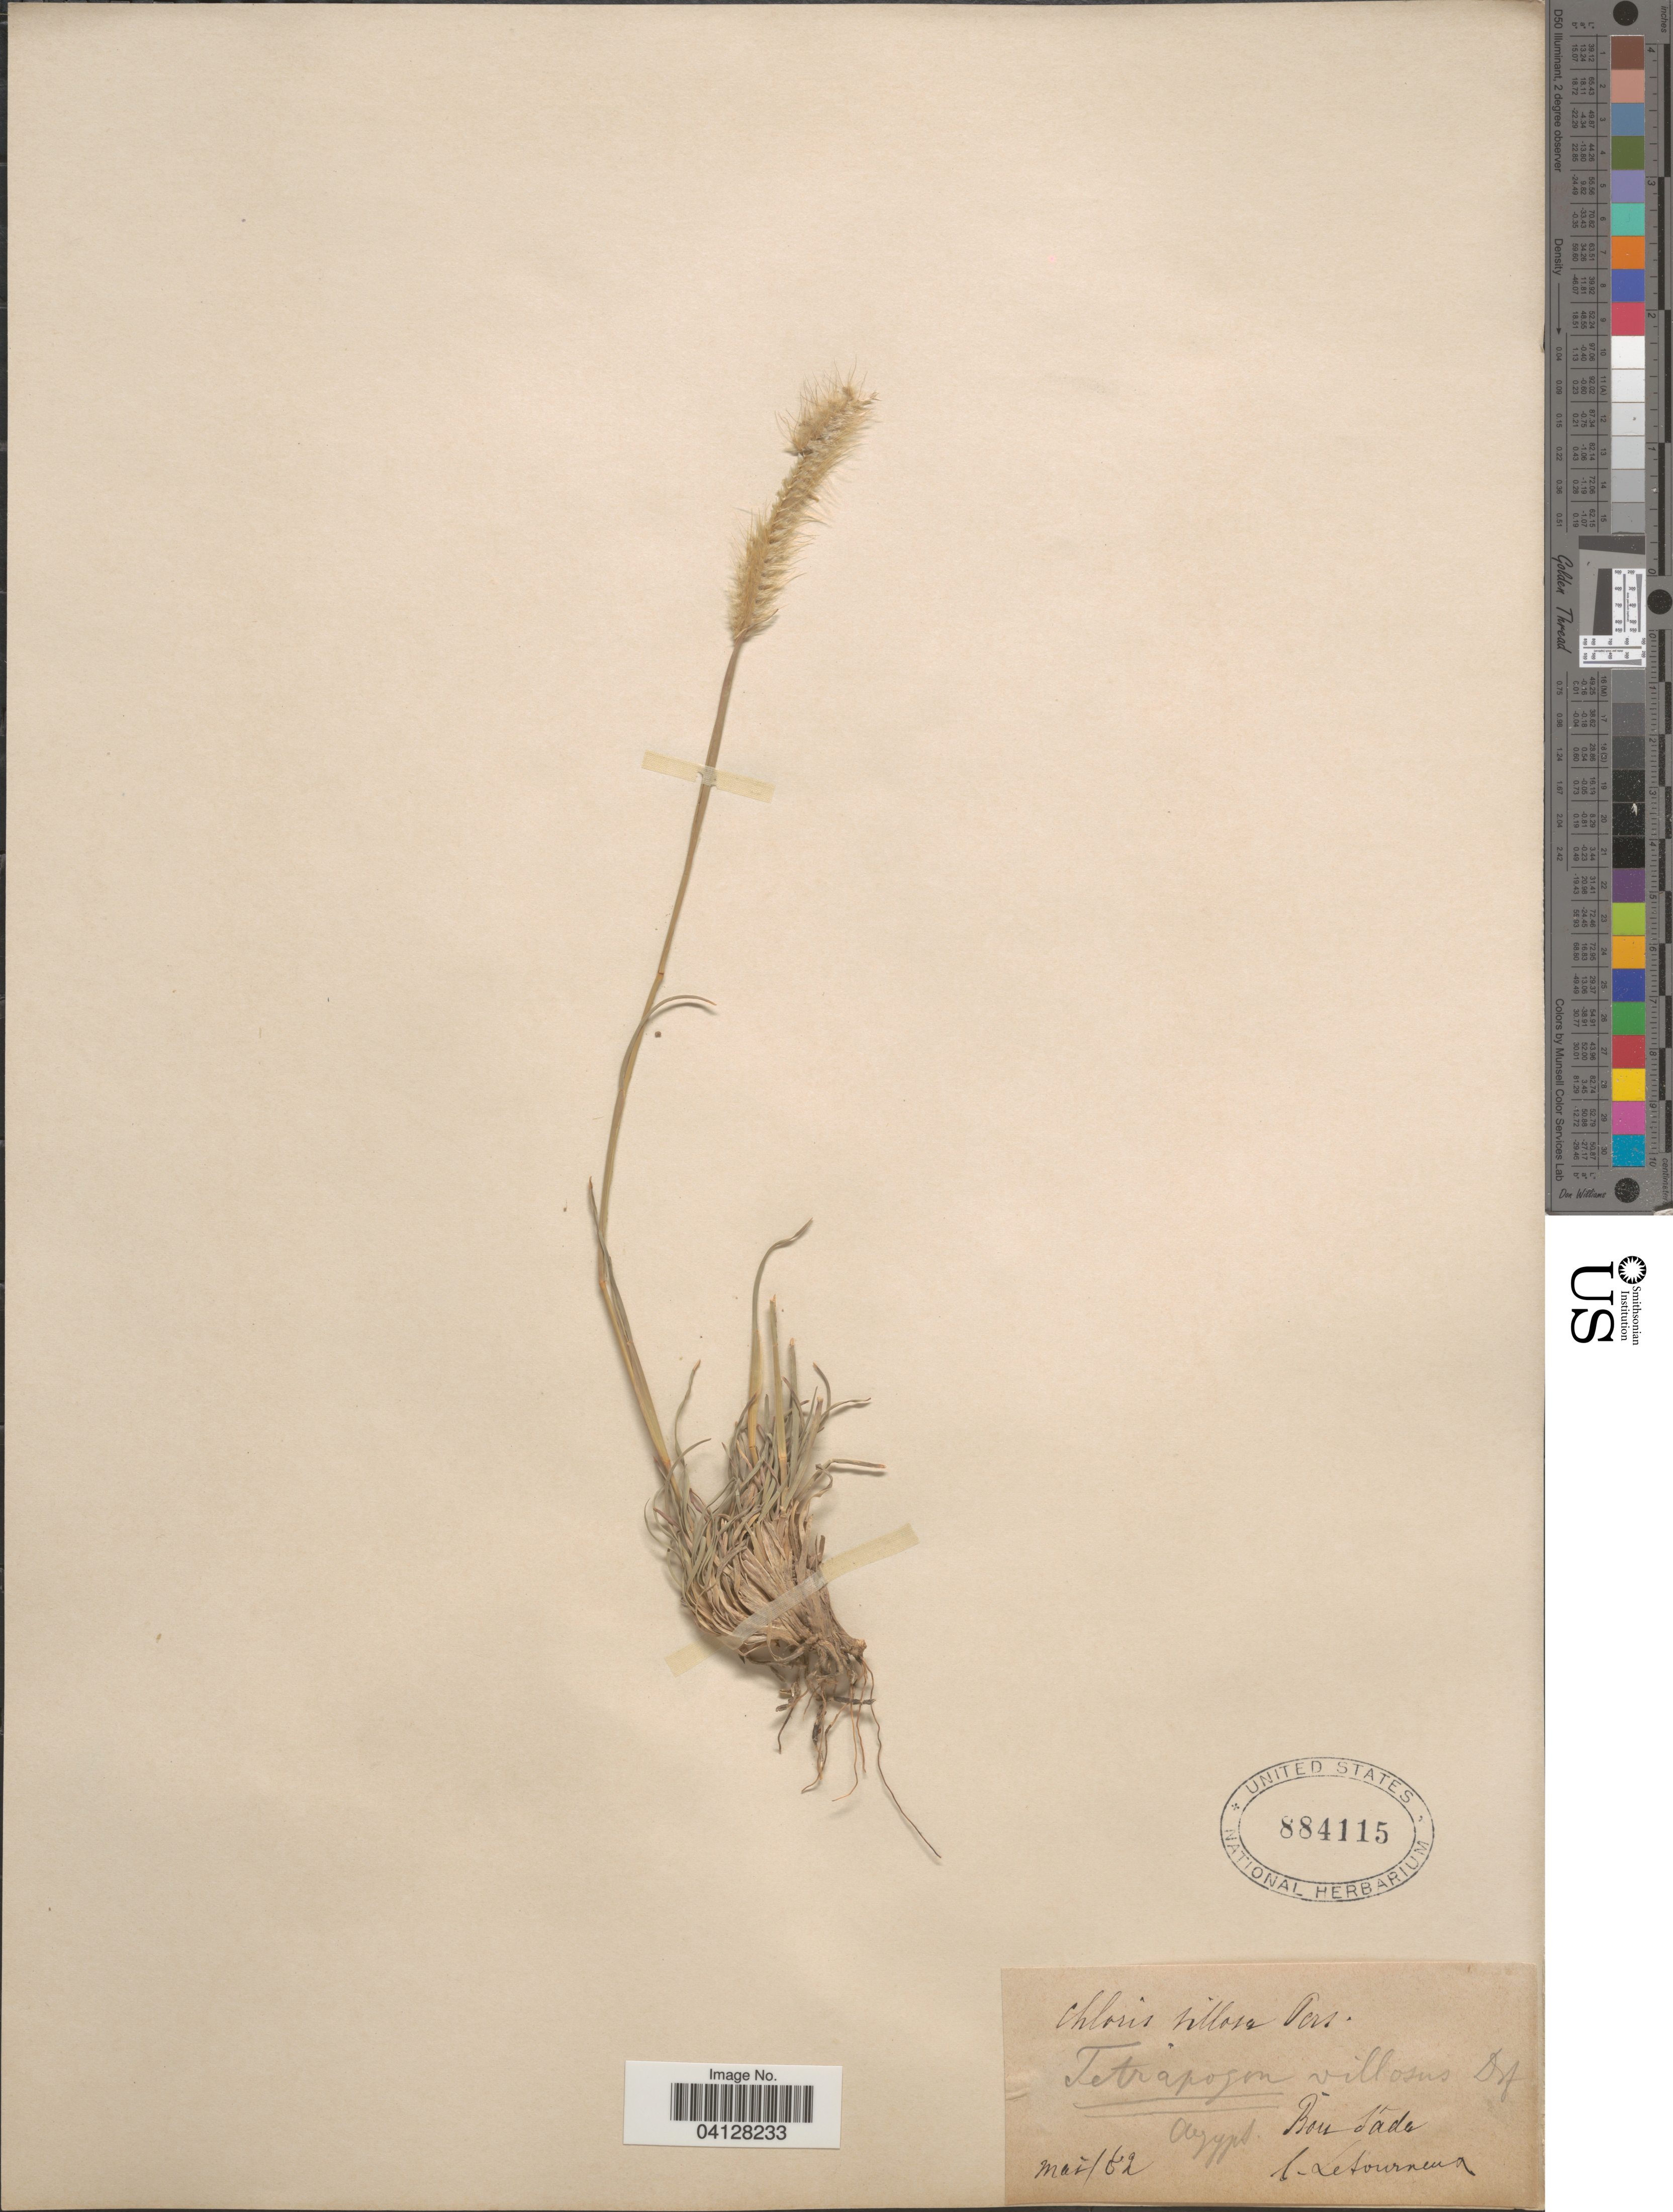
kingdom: Plantae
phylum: Tracheophyta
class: Liliopsida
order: Poales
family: Poaceae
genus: Tetrapogon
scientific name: Tetrapogon villosus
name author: Desf.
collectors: A. Letourneux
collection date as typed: Transcribed d/m/y: /5/82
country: Egypt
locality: Aegypt. Bois Sada [interpreted].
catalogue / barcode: US 884115